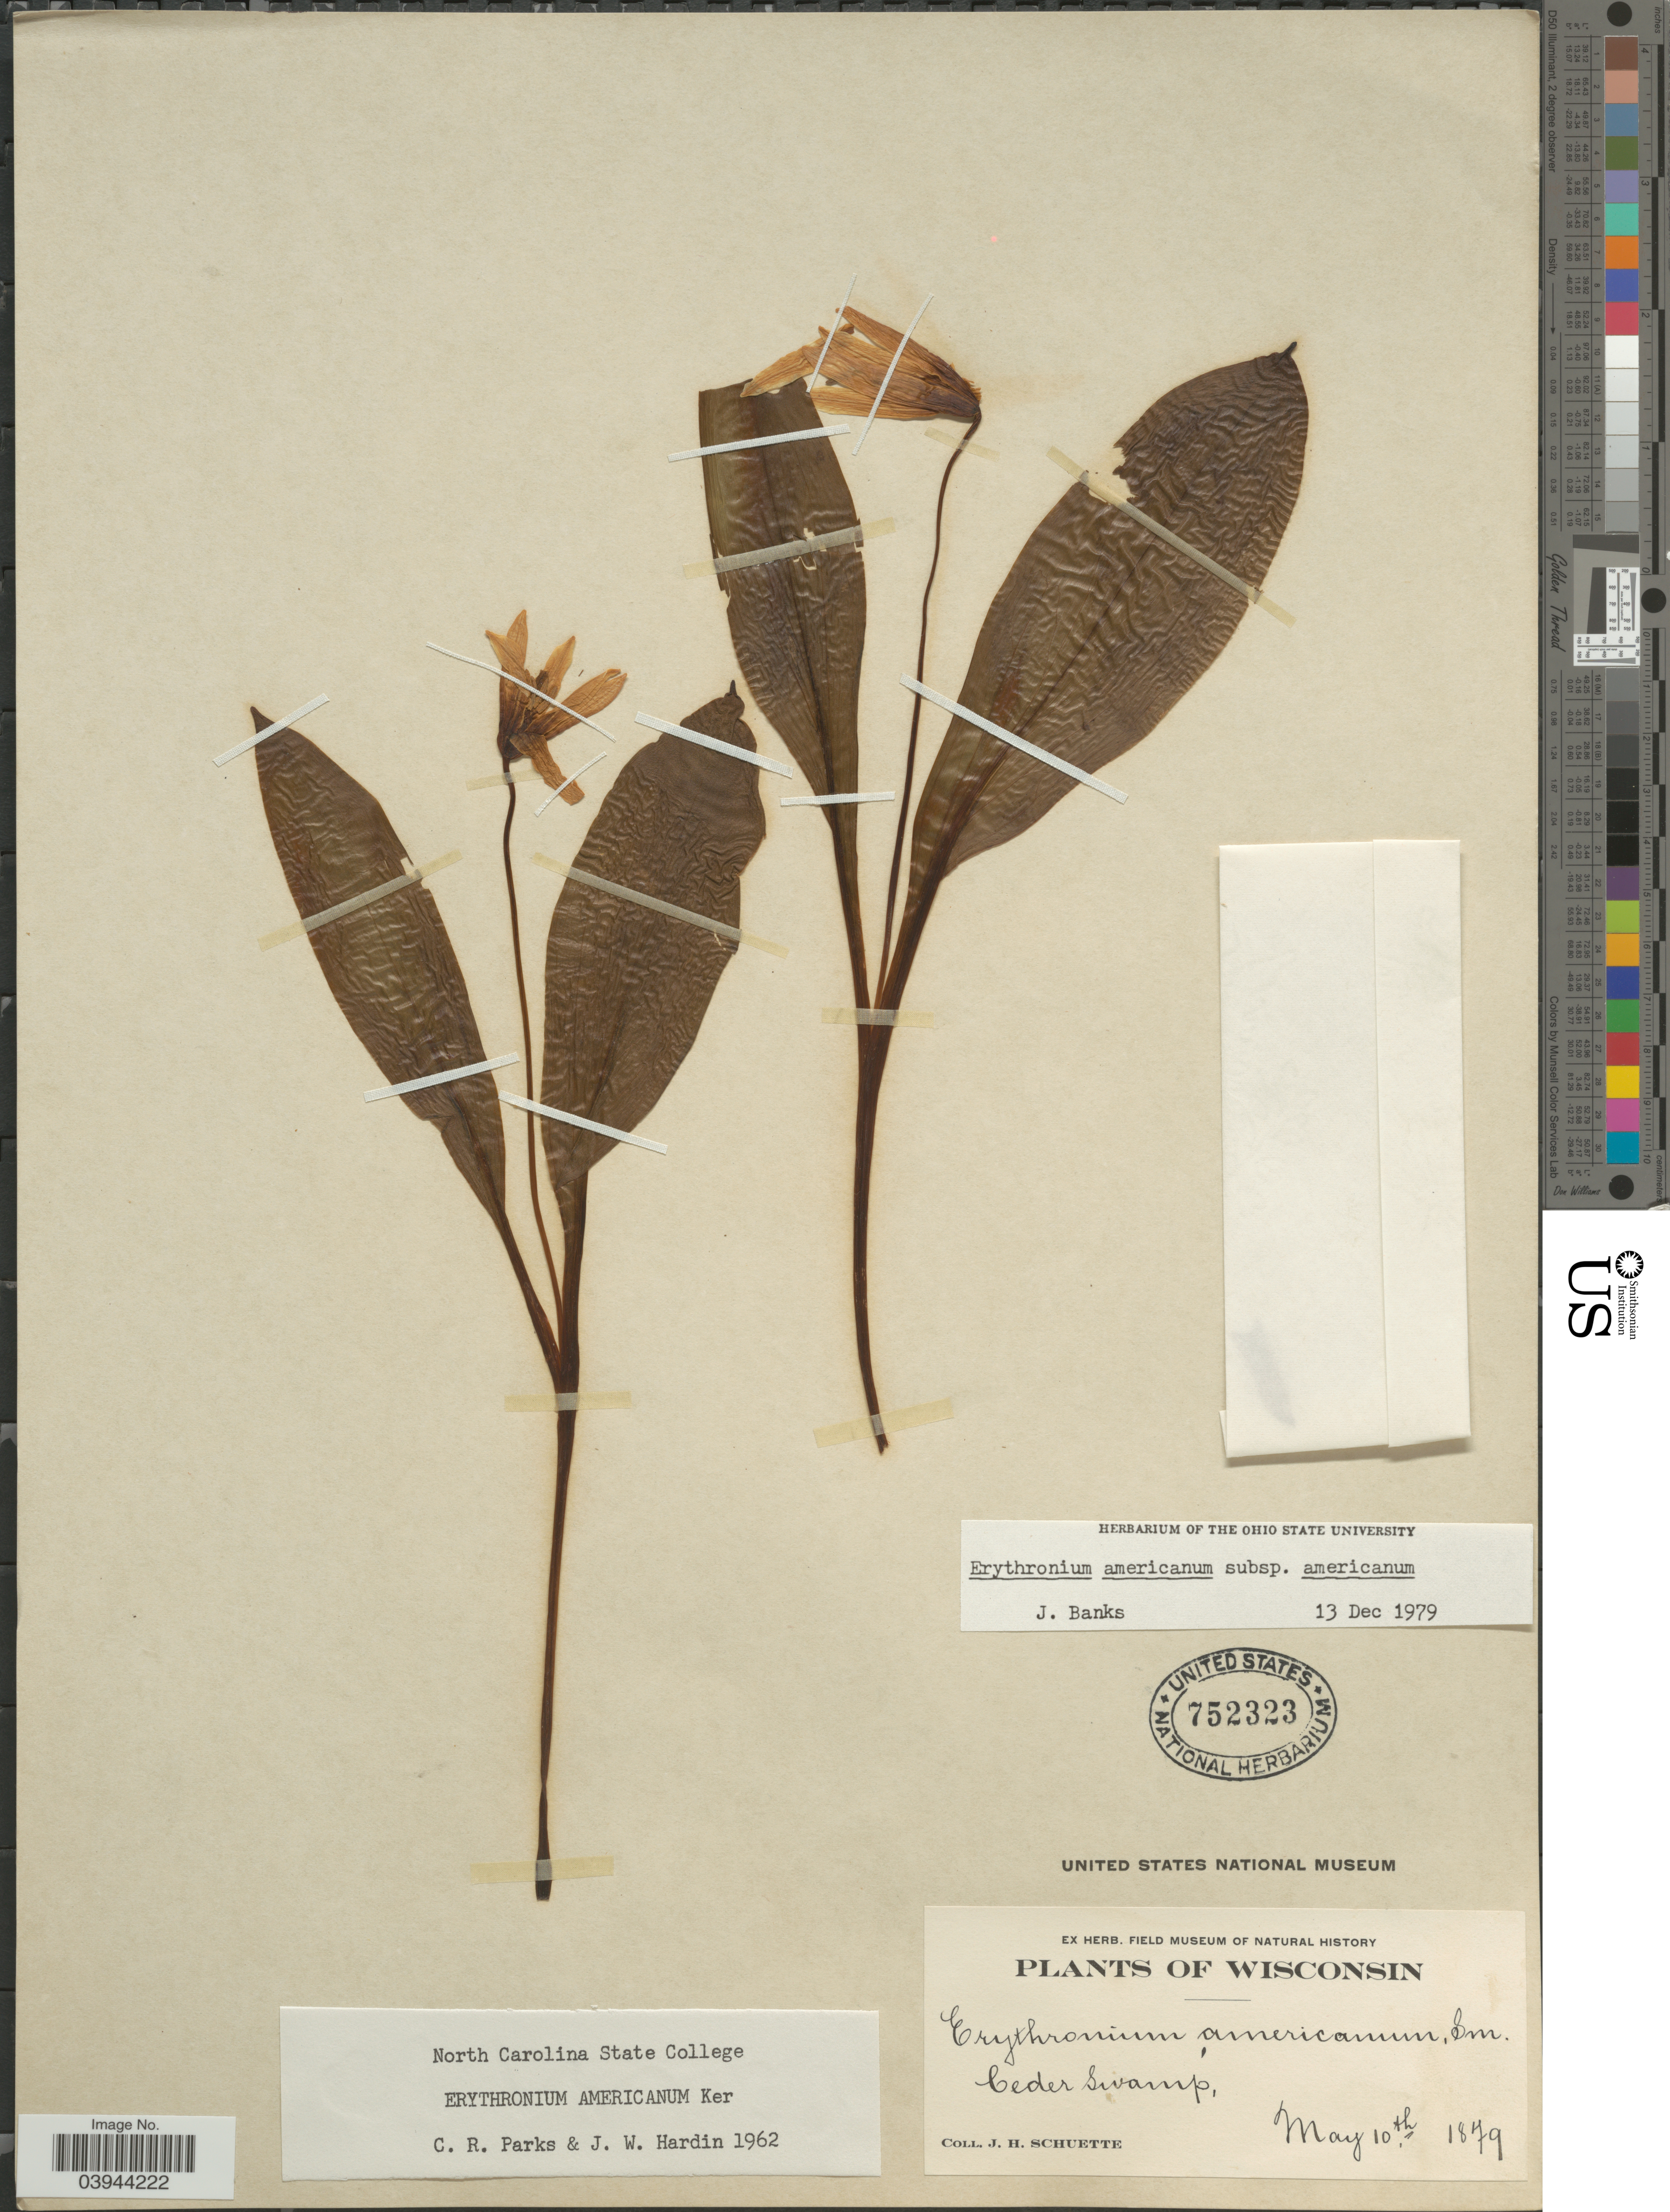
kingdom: Plantae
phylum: Tracheophyta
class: Liliopsida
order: Liliales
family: Liliaceae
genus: Erythronium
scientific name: Erythronium americanum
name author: Ker Gawl.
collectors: J. H. Schuette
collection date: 1879-05-10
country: United States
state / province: Wisconsin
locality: Ceder Swamp.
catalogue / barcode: US 752323